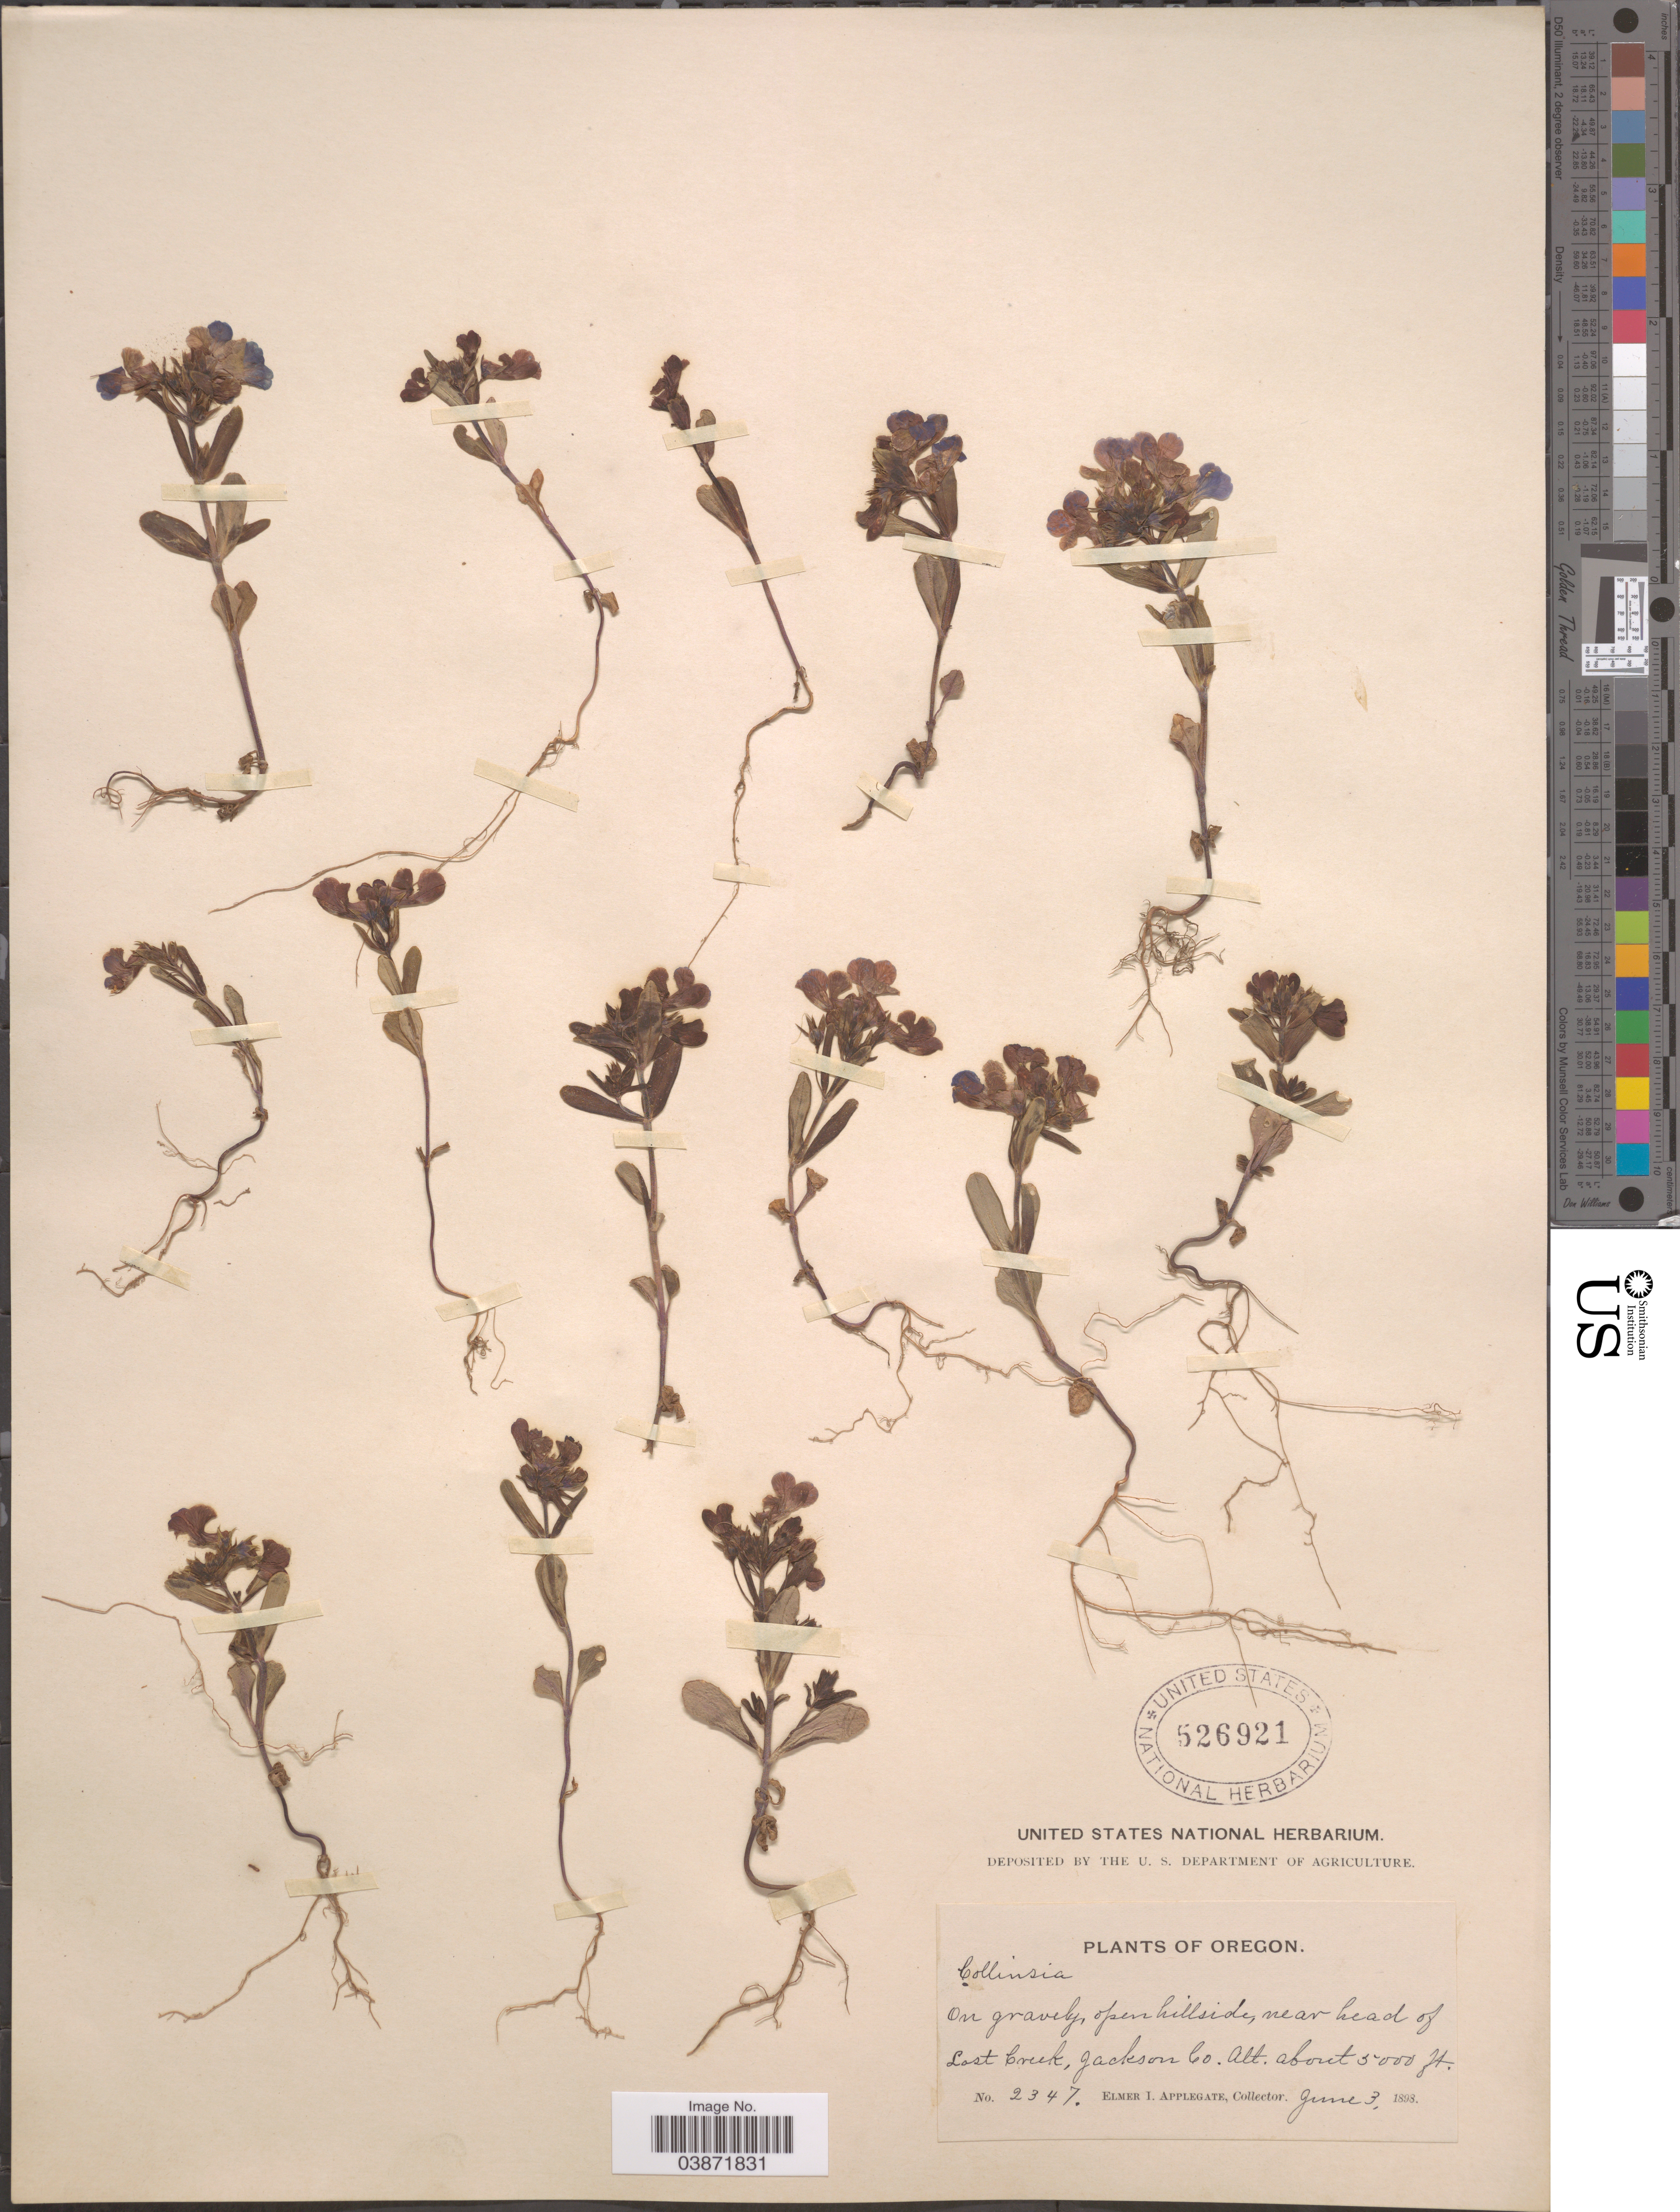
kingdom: Plantae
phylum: Tracheophyta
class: Magnoliopsida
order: Lamiales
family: Plantaginaceae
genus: Collinsia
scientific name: Collinsia sp.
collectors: E. I. Applegate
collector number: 2347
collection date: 1898-06-03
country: United States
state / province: Oregon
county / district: Jackson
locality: Near head of Lost Creek, Jackson Co.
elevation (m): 1524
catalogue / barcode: US 526921